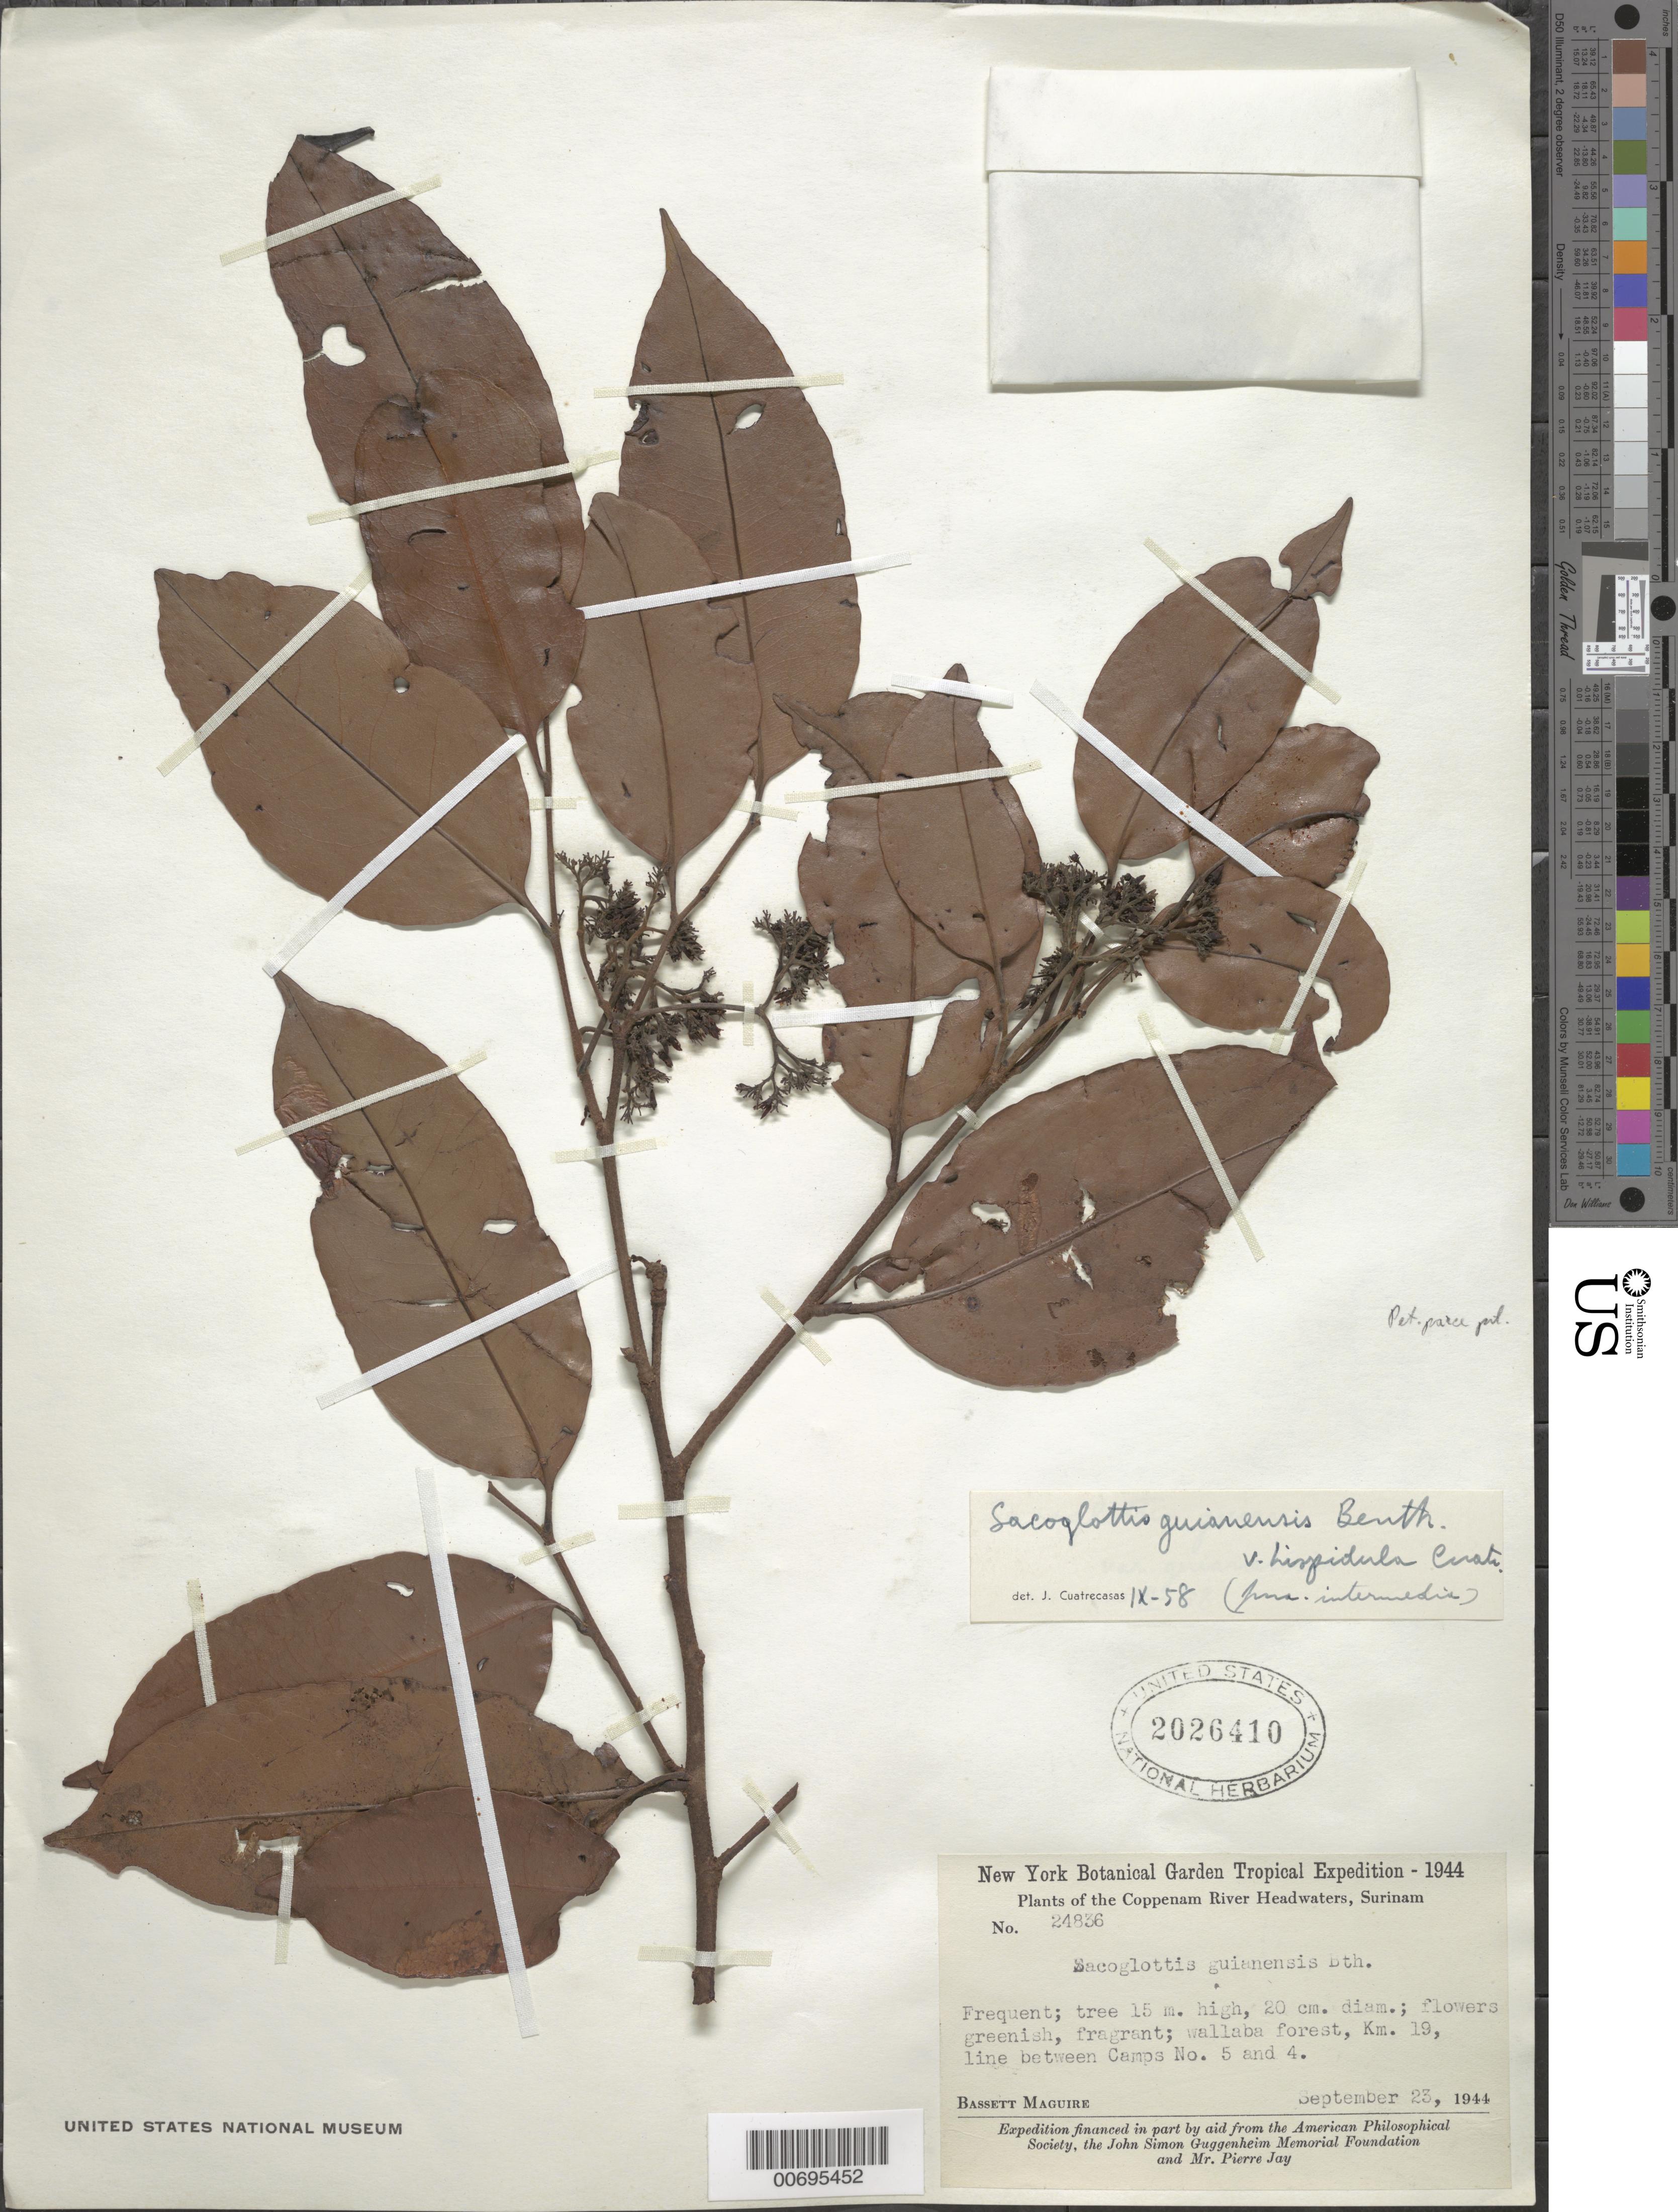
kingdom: Plantae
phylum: Tracheophyta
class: Magnoliopsida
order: Malpighiales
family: Humiriaceae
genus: Sacoglottis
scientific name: Sacoglottis guianensis var. hispidula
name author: Cuatrec.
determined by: Cuatrecasas, J.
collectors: B. Maguire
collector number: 24836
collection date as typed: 23-Sep-44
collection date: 1944-09-23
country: Suriname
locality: Coppenam River Headwaters, km 19; line between no. 5 and 4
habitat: Wallaba forest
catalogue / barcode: US 2026410